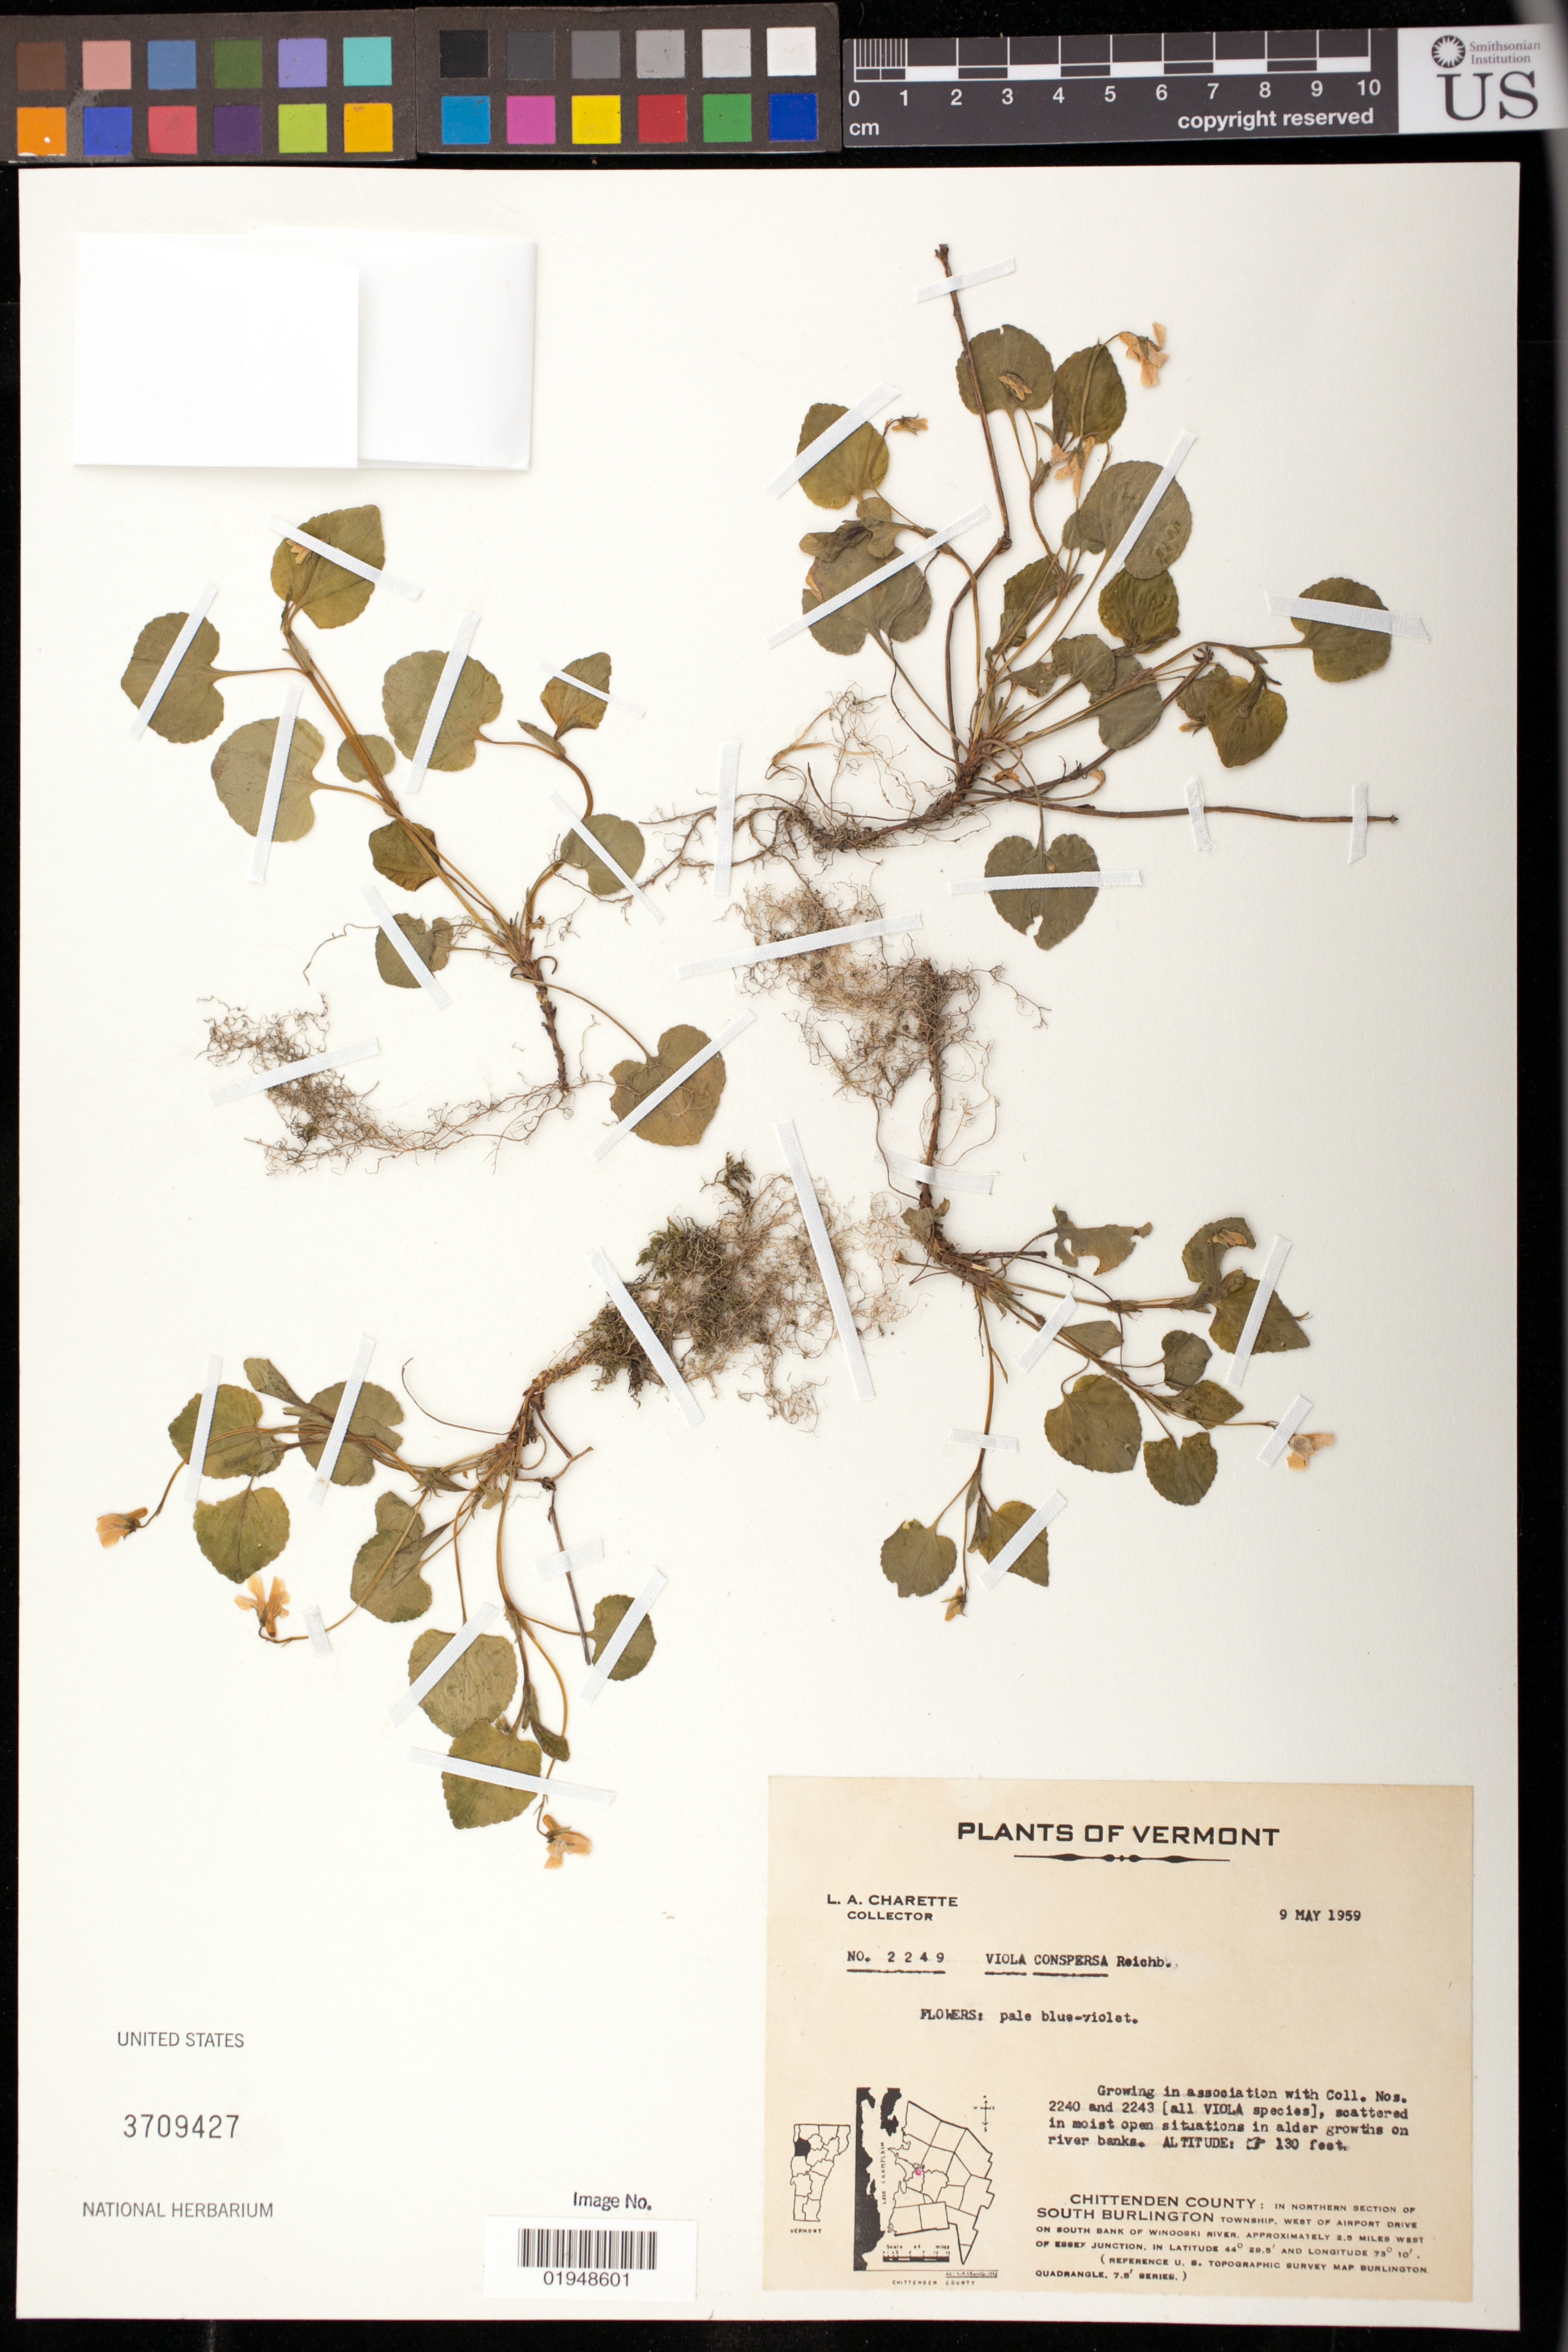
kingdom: Plantae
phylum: Tracheophyta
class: Magnoliopsida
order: Malpighiales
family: Violaceae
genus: Viola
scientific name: Viola conspersa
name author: Rchb.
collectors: L. A. Charette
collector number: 2249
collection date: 1959-05-09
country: United States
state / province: Vermont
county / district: Chittenden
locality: S Burlington township, W of airport drive on S bank of Winooski River, 2.5 mi. W of Essex junction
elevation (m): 40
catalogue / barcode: US 3709427